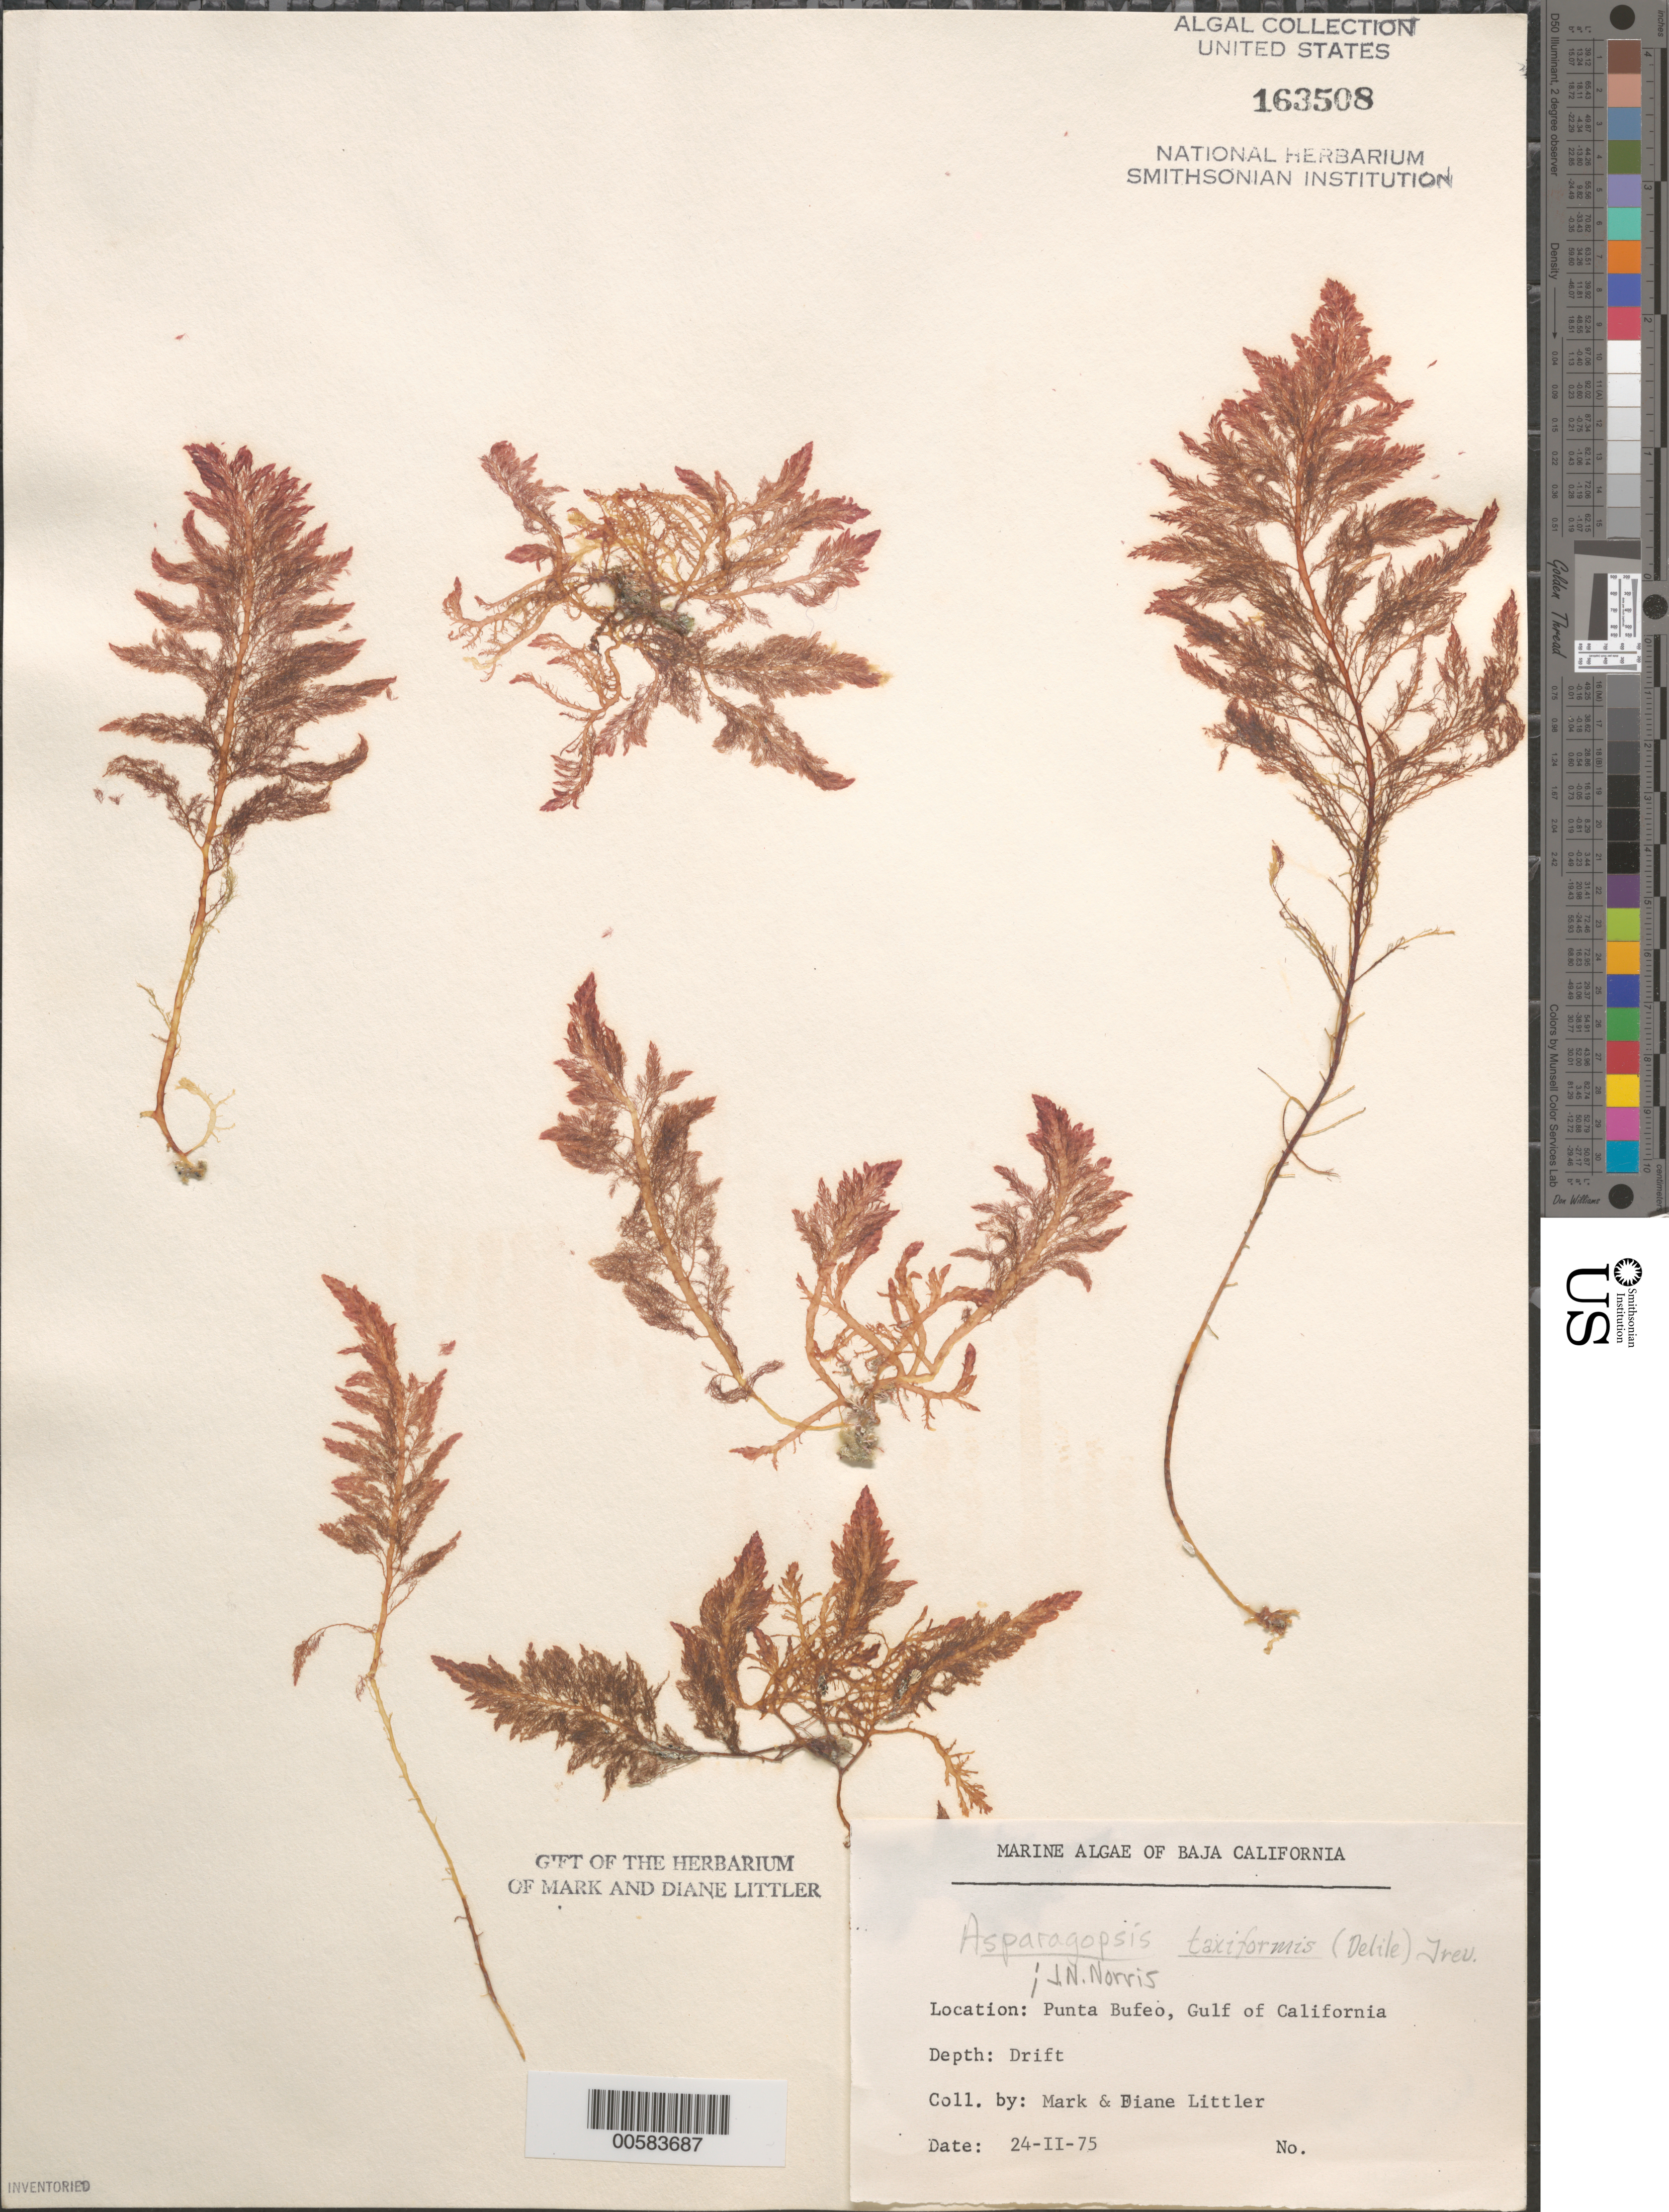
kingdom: Plantae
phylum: Rhodophyta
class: Florideophyceae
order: Bonnemaisoniales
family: Bonnemaisoniaceae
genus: Asparagopsis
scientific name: Asparagopsis taxiformis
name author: (Delile) Trevis.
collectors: M. M. Littler & D. S. Littler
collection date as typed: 24 Feb 1975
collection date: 1975-02-24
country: Mexico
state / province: Baja California Norte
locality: Punta Bufeo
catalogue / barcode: US 163508